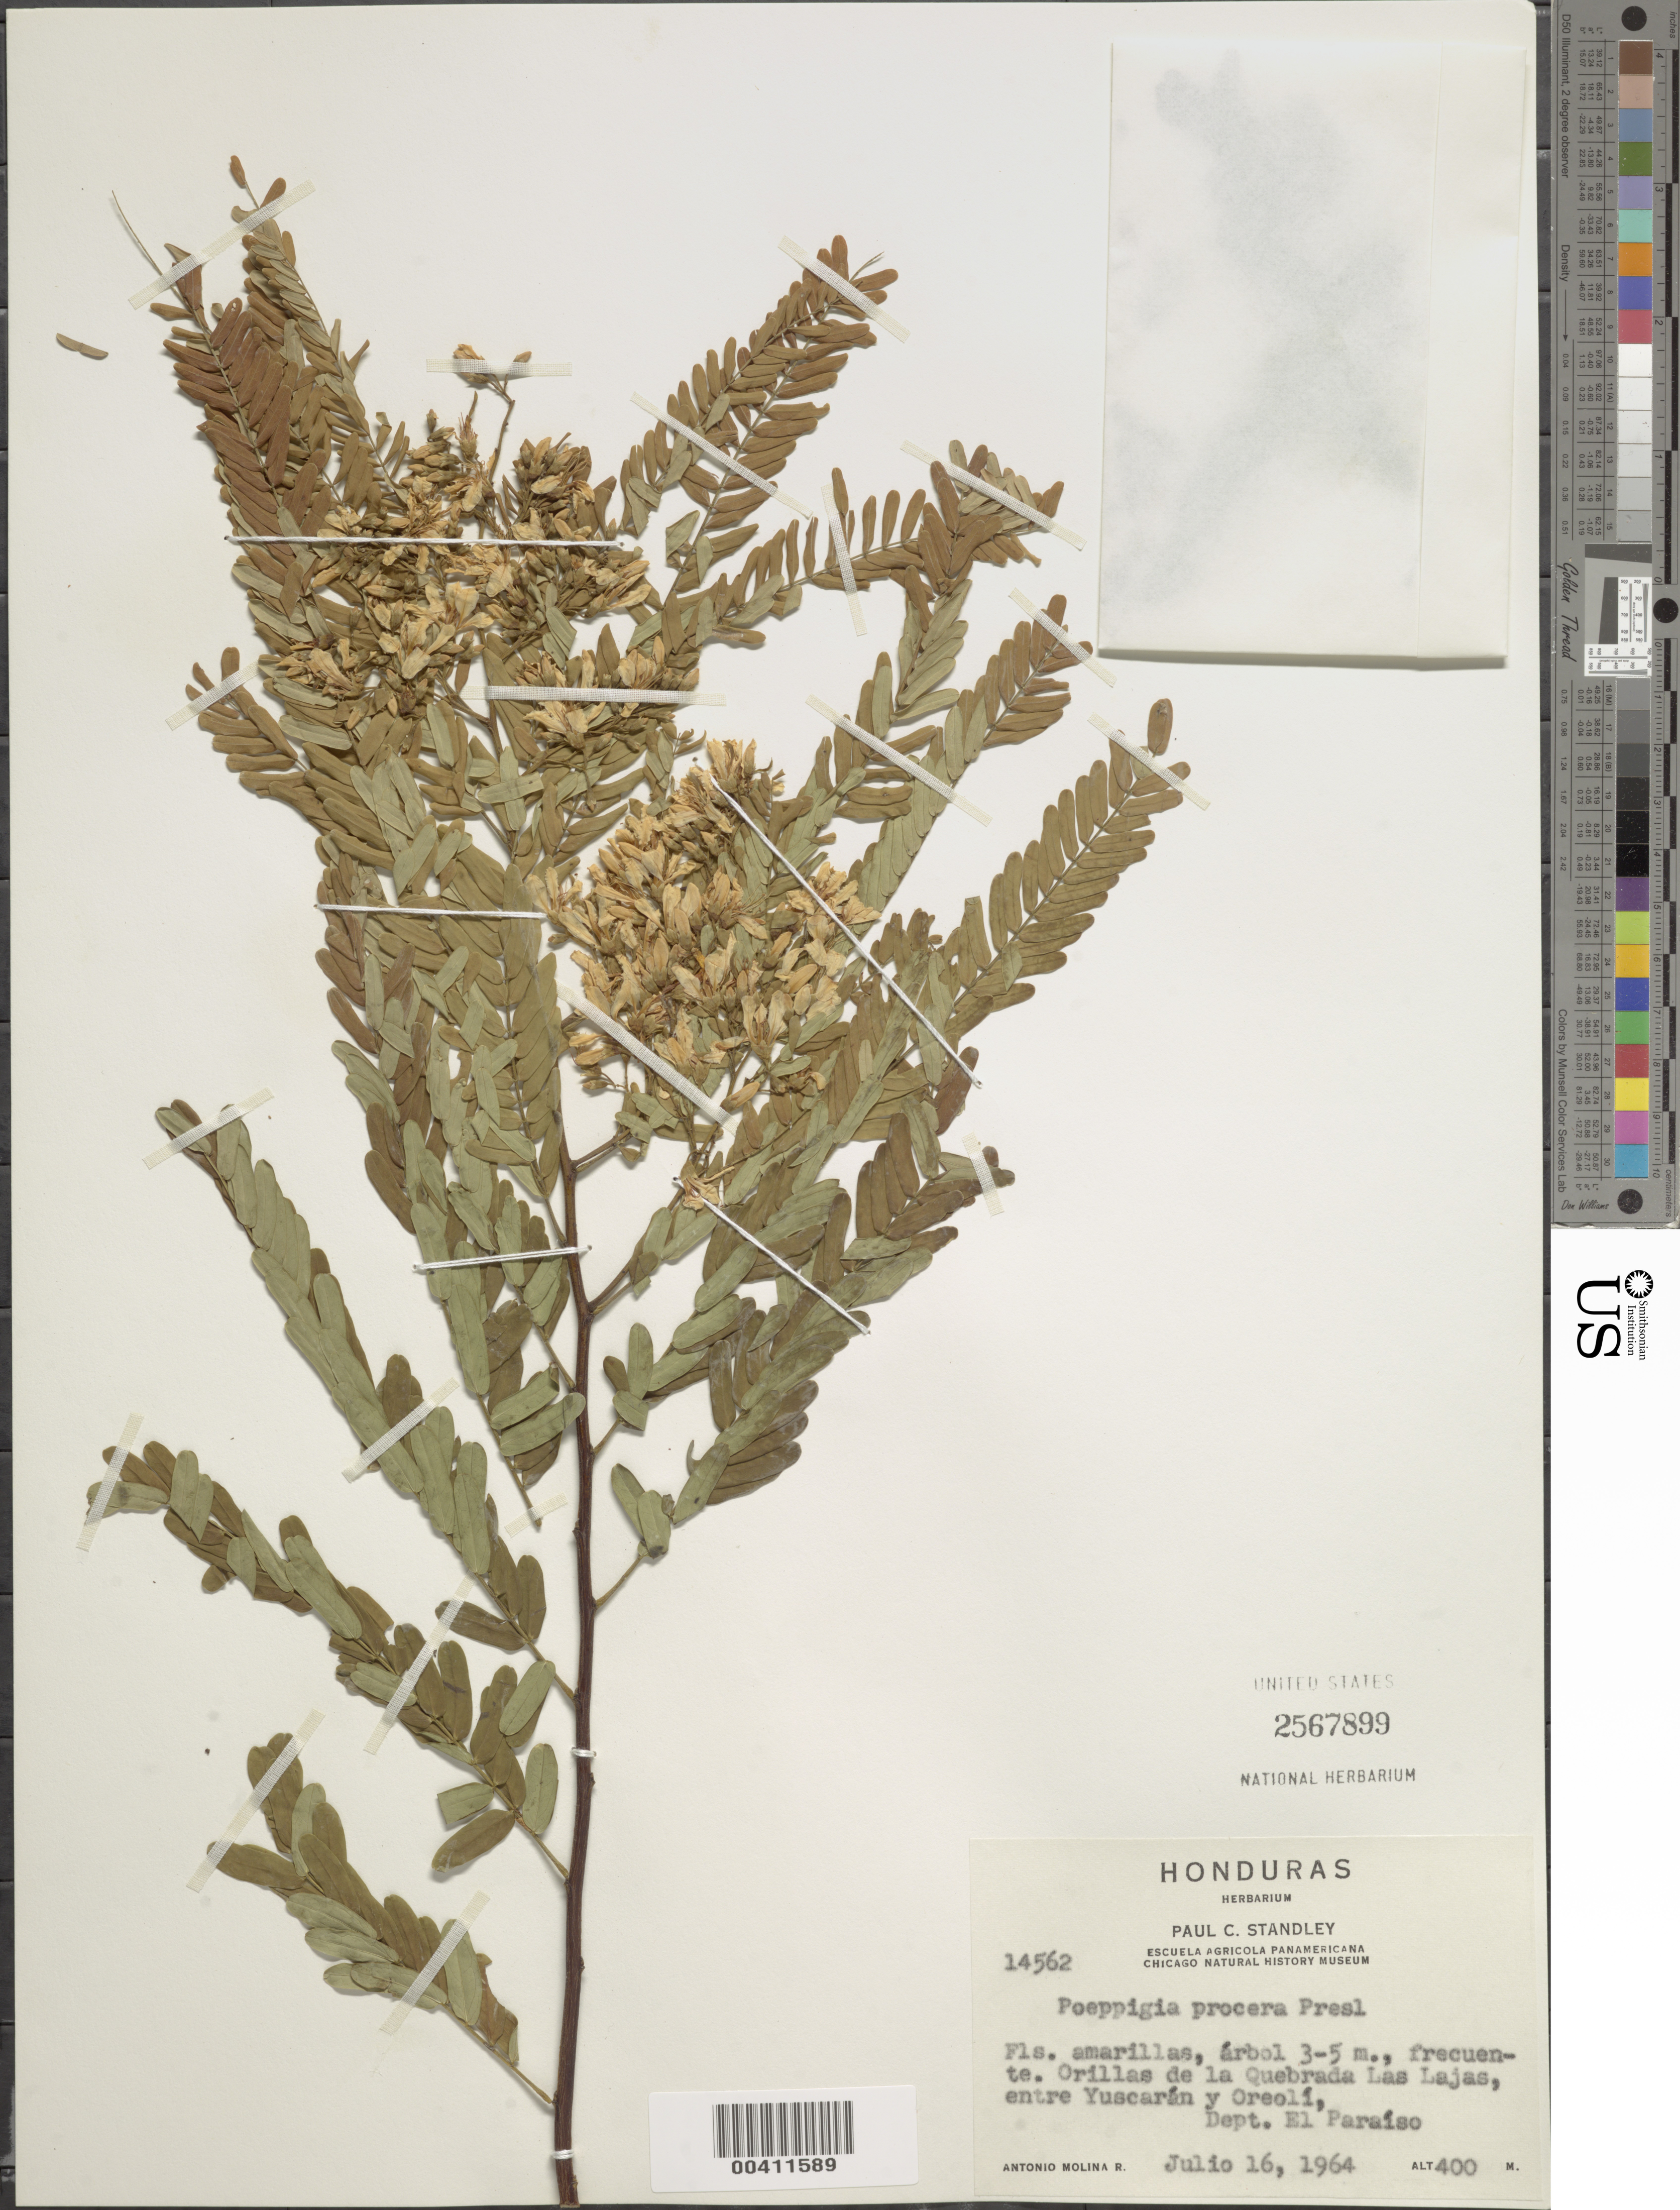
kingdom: Plantae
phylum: Tracheophyta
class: Magnoliopsida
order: Fabales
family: Fabaceae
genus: Poeppigia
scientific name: Poeppigia procera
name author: C. Presl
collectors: A. Molina R.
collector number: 14562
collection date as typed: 16 Jul 1964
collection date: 1964-07-16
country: Honduras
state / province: El Paraíso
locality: Quebrada Las Lajas, entre Yuscaran y Oreoli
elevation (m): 400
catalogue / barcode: US 2567899